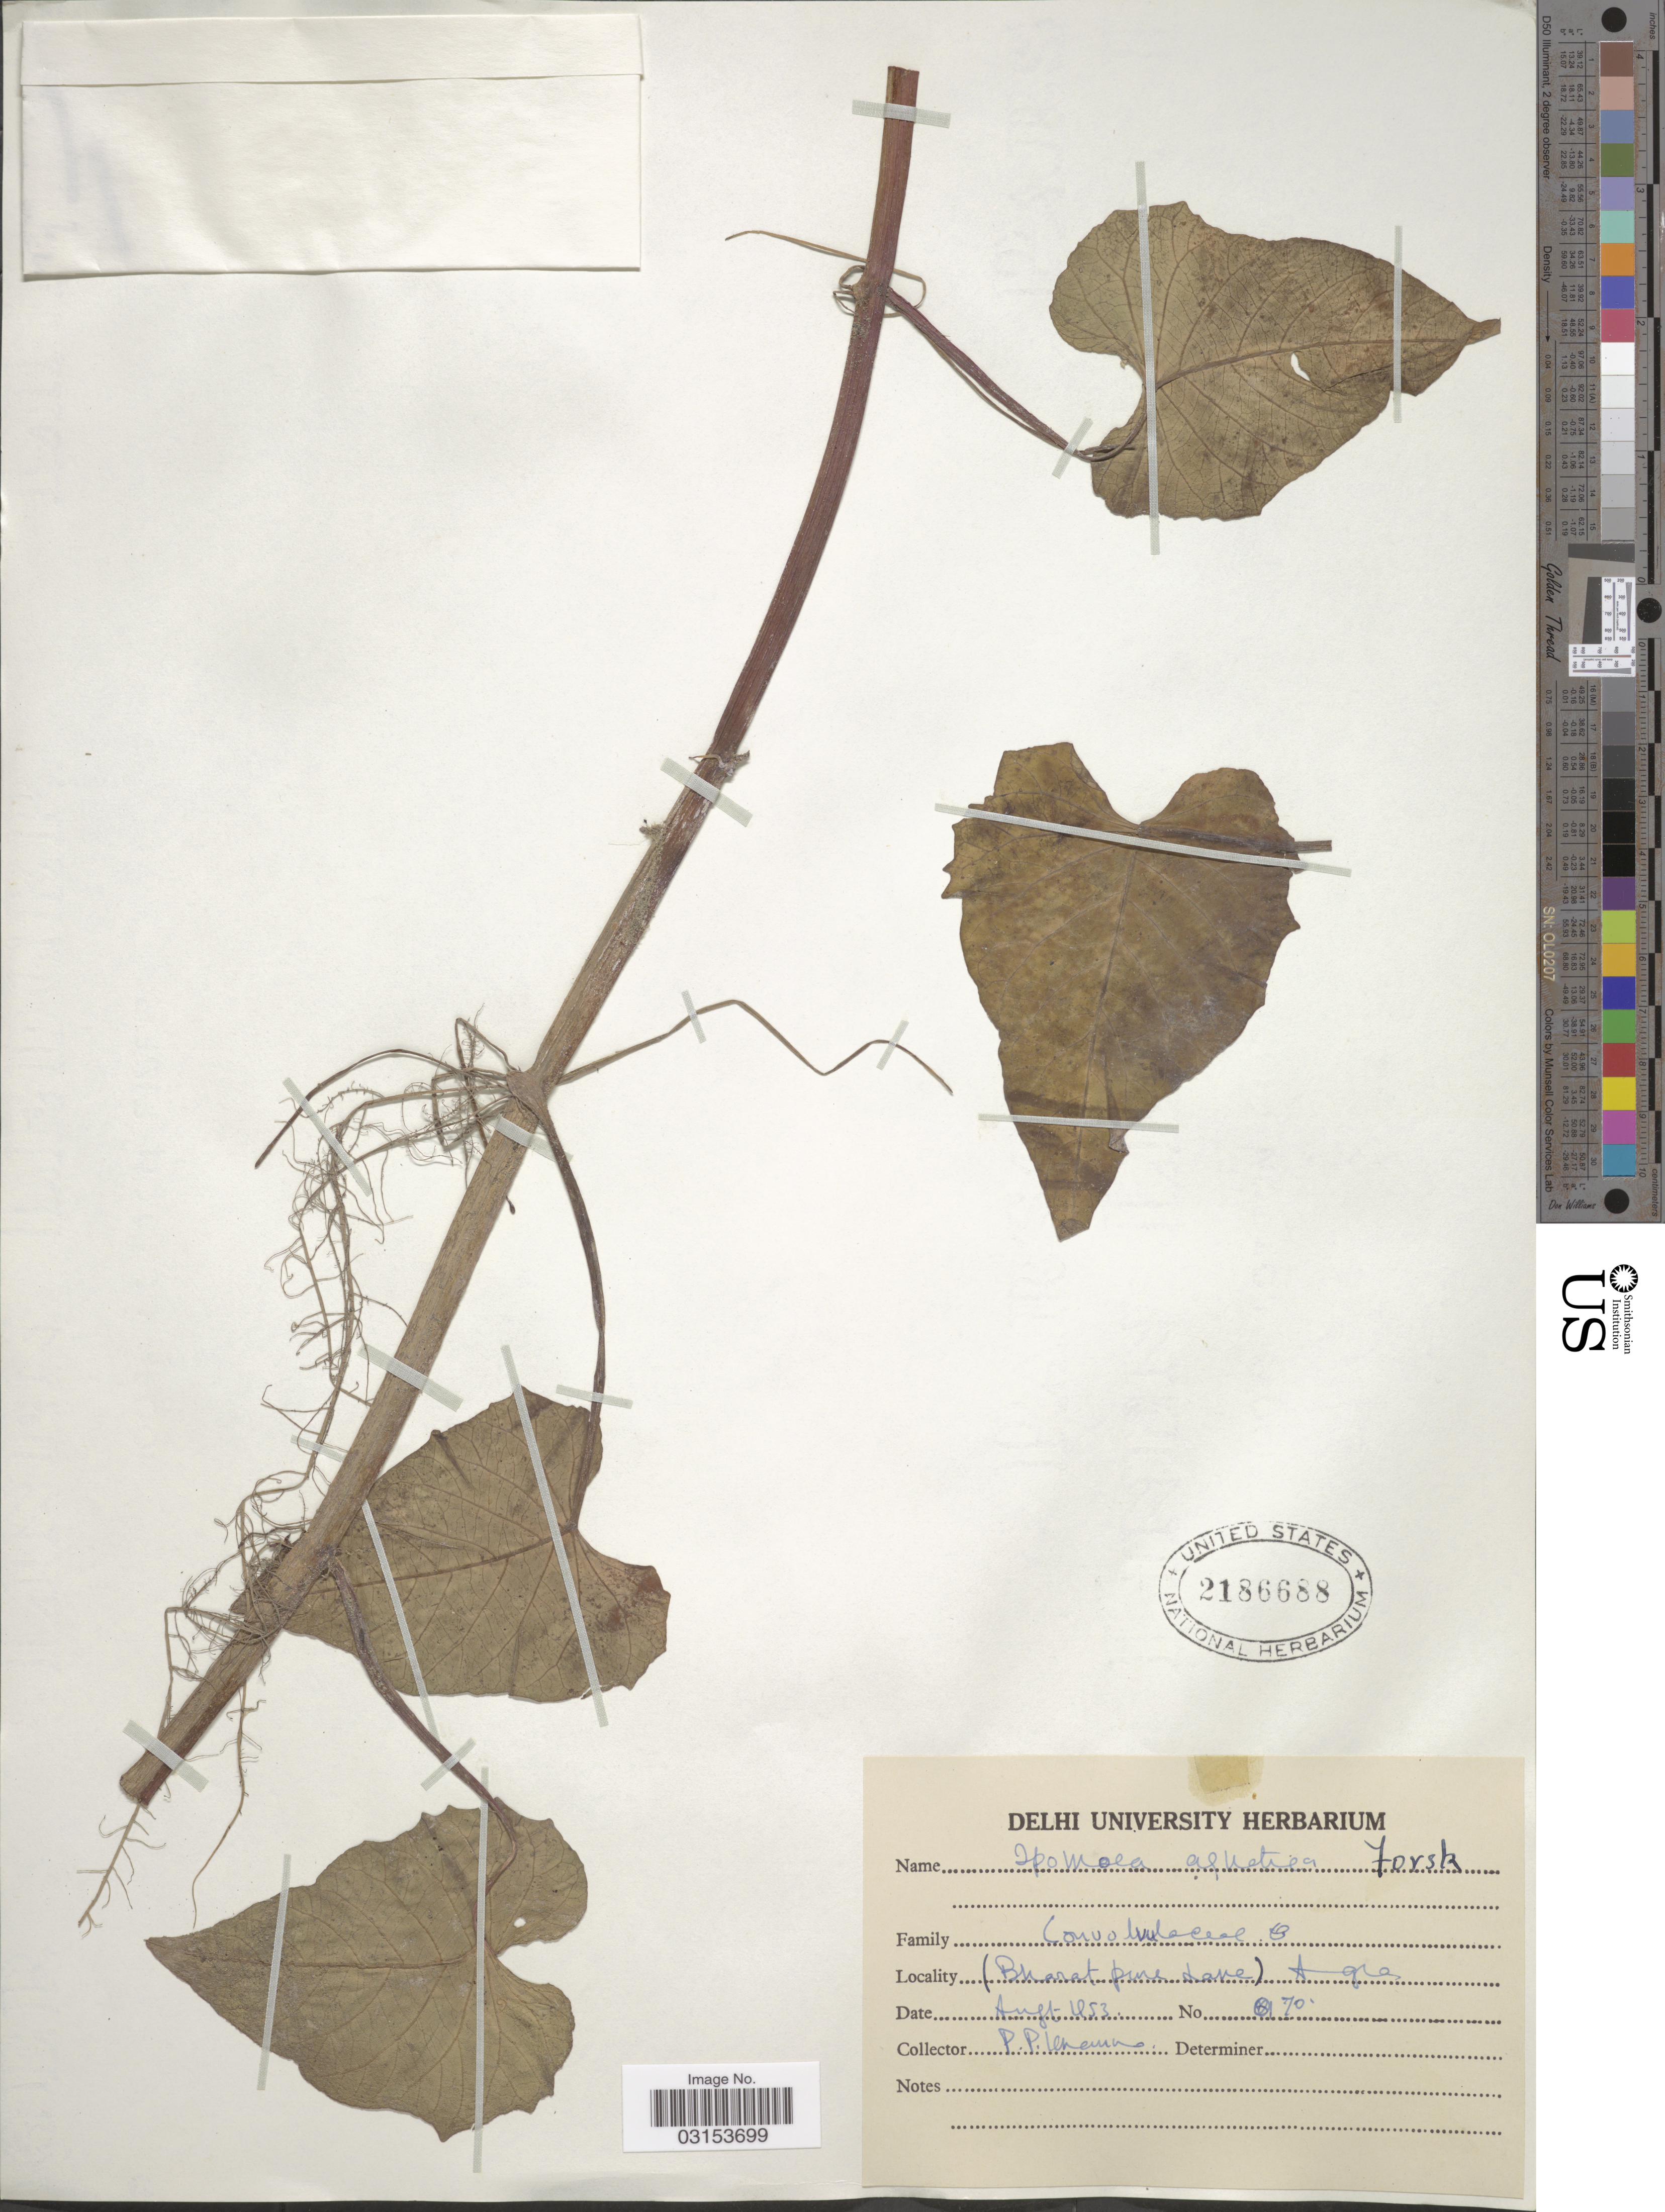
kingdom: Plantae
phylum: Tracheophyta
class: Magnoliopsida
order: Solanales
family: Convolvulaceae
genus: Ipomoea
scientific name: Ipomoea aquatica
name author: Forssk.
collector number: A70*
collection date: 1953-08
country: India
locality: (Bharat pine Lane) Agra.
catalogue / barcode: US 2186688